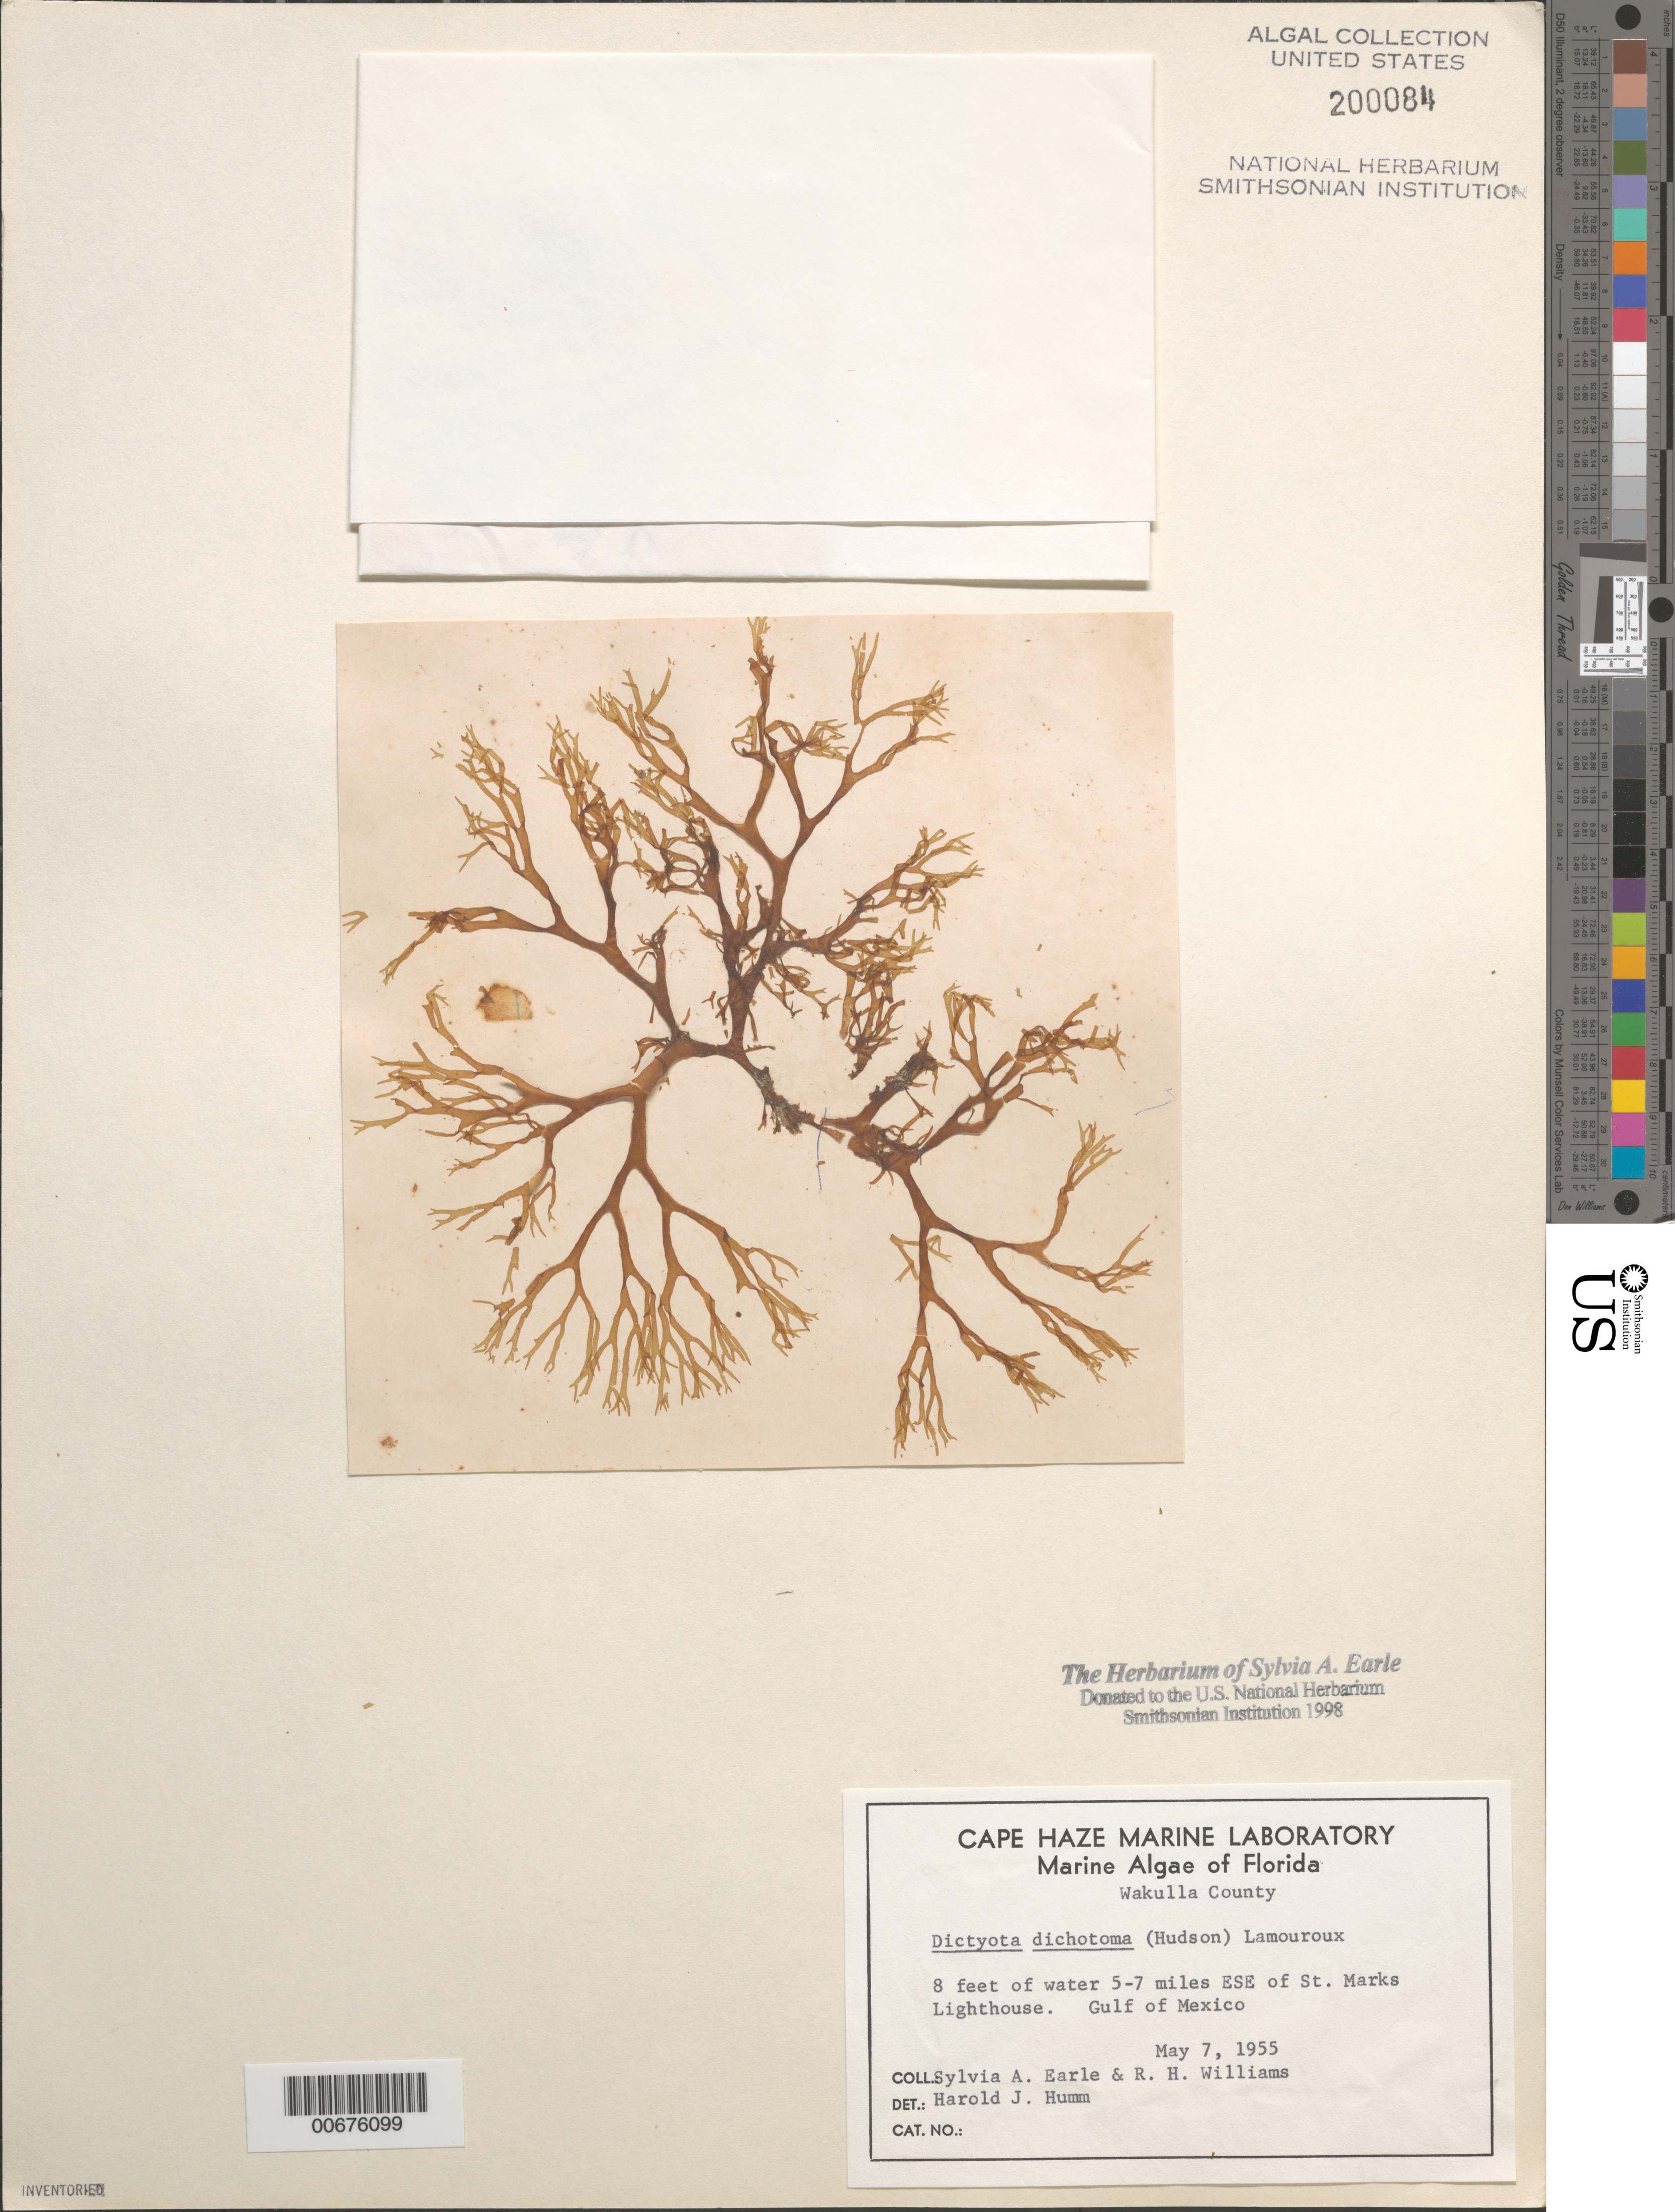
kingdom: Chromista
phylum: Ochrophyta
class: Phaeophyceae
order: Dictyotales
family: Dictyotaceae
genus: Dictyota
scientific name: Dictyota dichotoma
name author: (Huds.) J.V.Lamouroux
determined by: Humm, Harold J.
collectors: S. A. Earle & R. H. Williams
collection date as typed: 07 May 1955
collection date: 1955-05-07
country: United States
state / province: Florida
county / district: Wakulla County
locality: Gulf of Mexico 5-7 miles east southeast of St. Marks Lighthouse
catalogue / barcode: US 200084